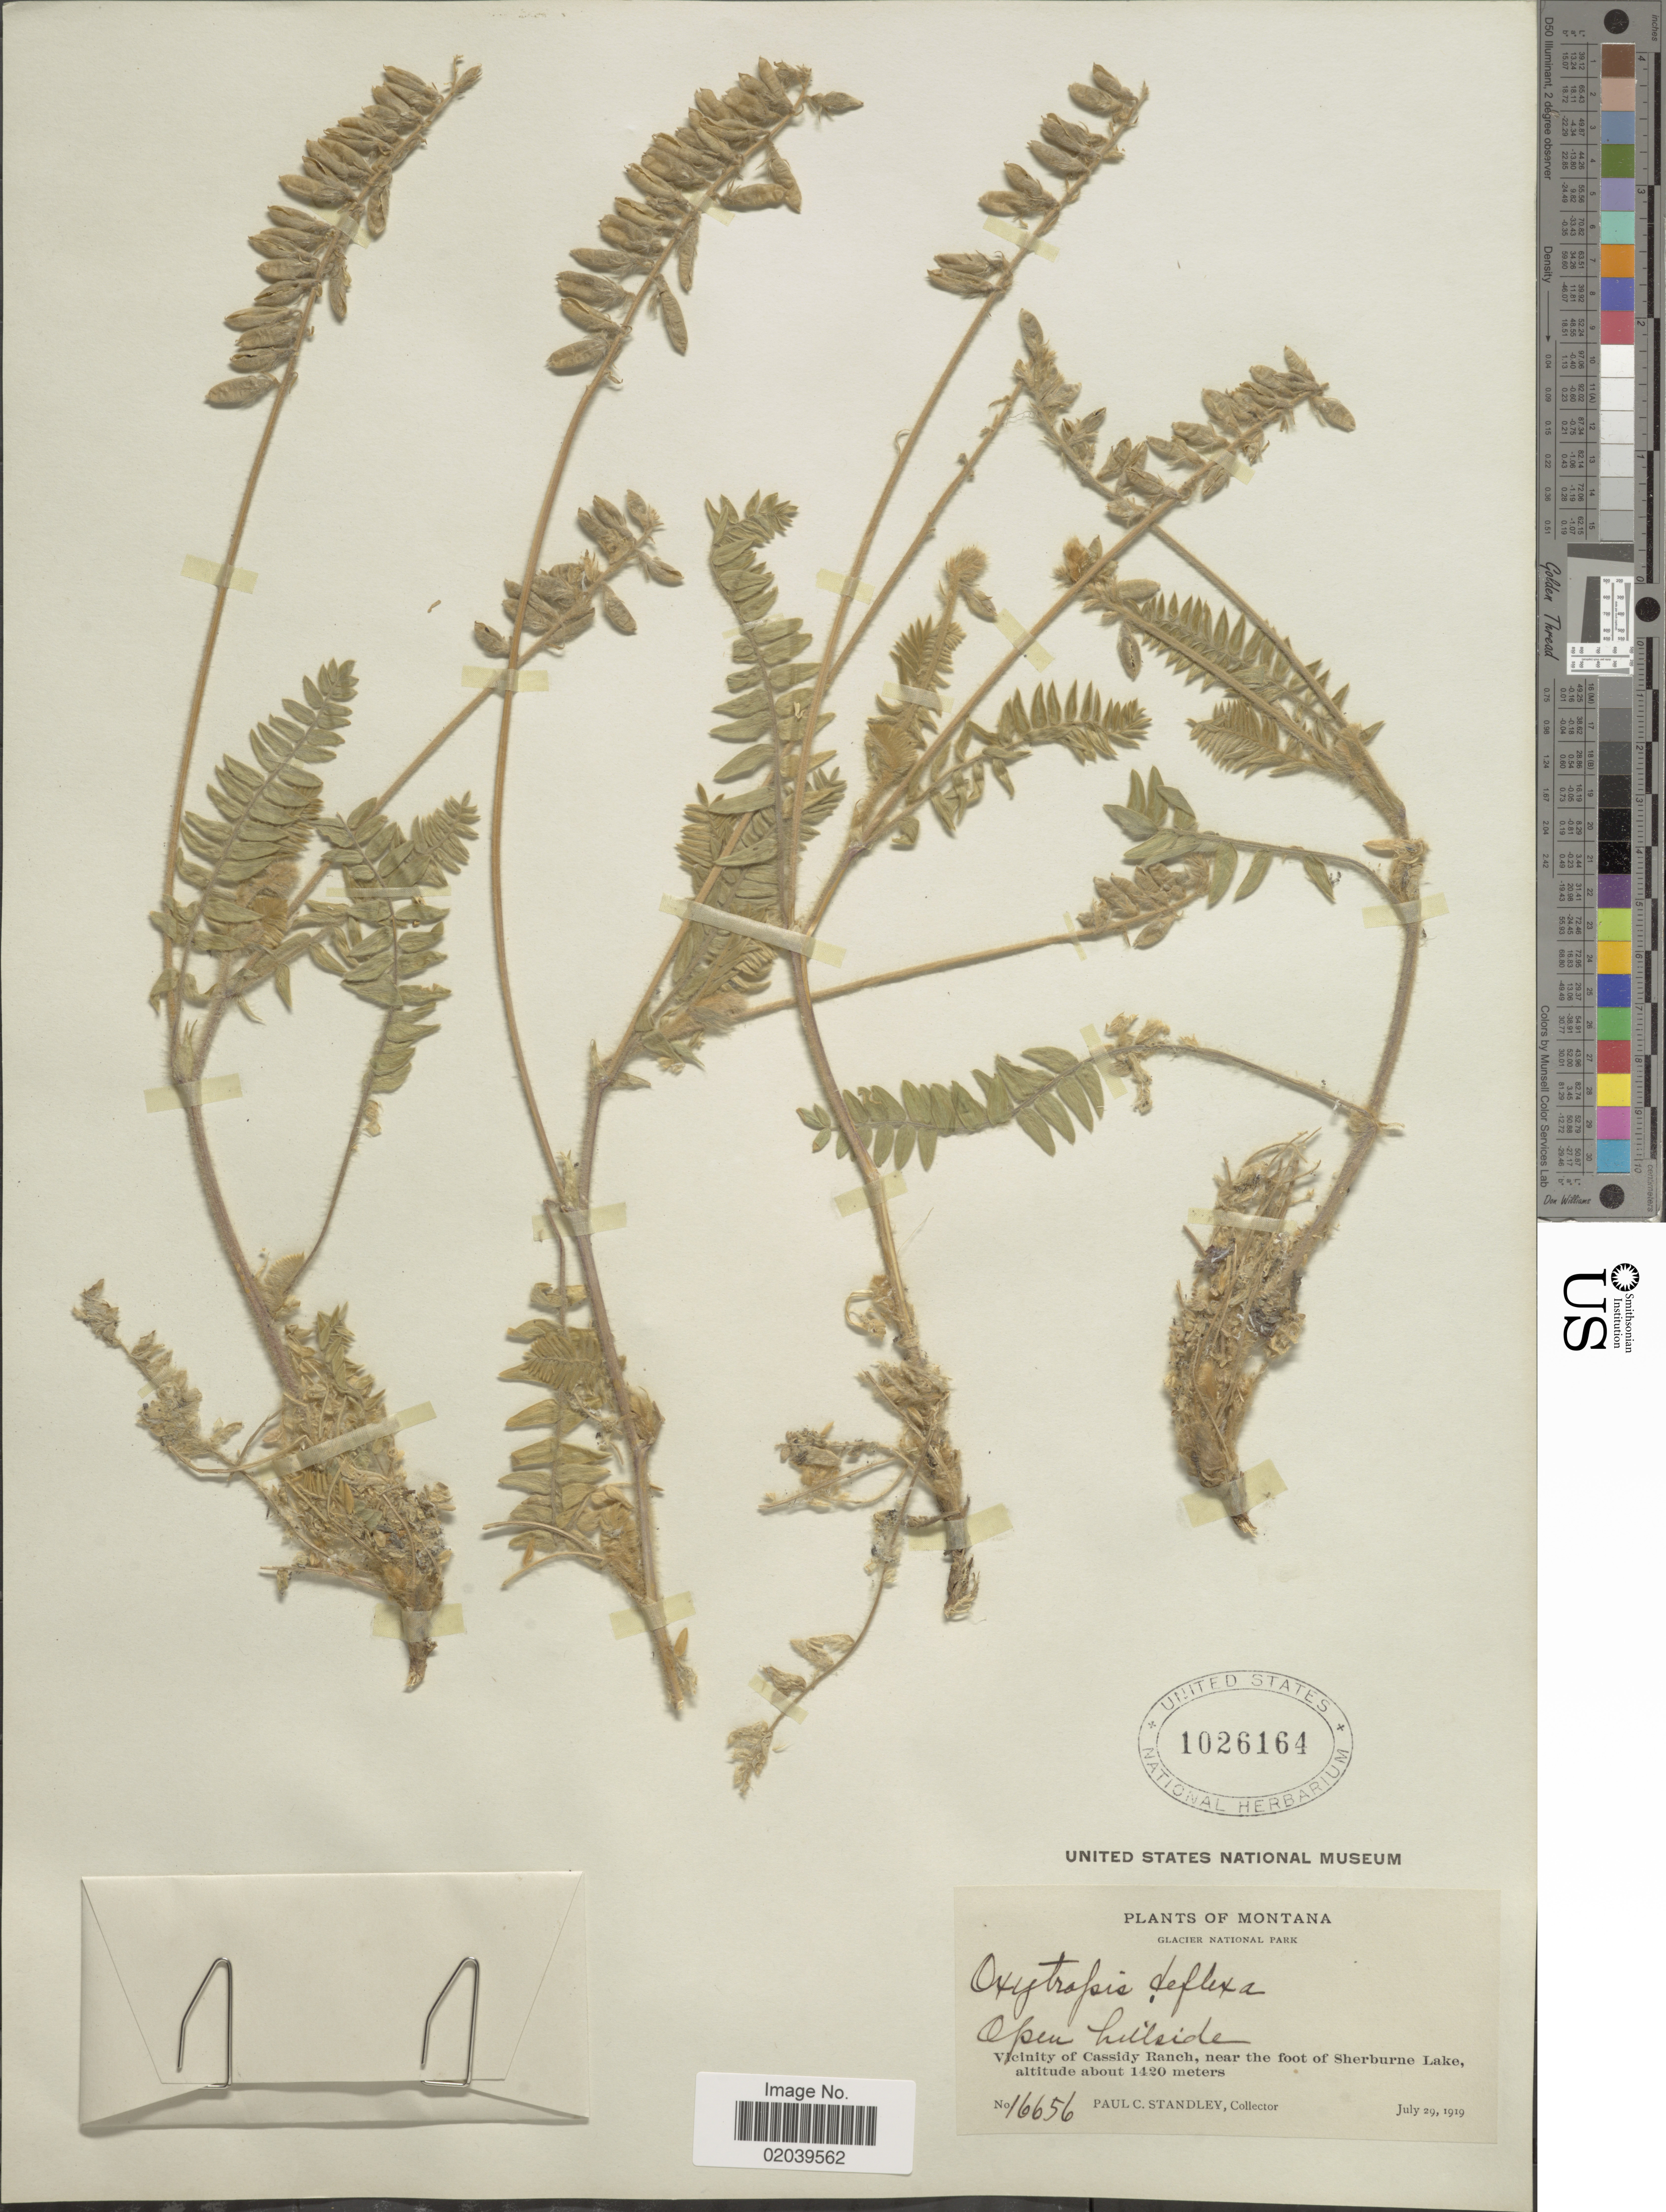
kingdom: Plantae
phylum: Tracheophyta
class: Magnoliopsida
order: Fabales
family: Fabaceae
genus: Oxytropis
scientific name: Oxytropis deflexa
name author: (Pall.) DC.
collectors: P. C. Standley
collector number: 16656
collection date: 1919-07-29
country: United States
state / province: Montana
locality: Vicinity of Cassidy Ranch, near the foot of Sherburne Lake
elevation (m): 1420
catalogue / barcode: US 1026164